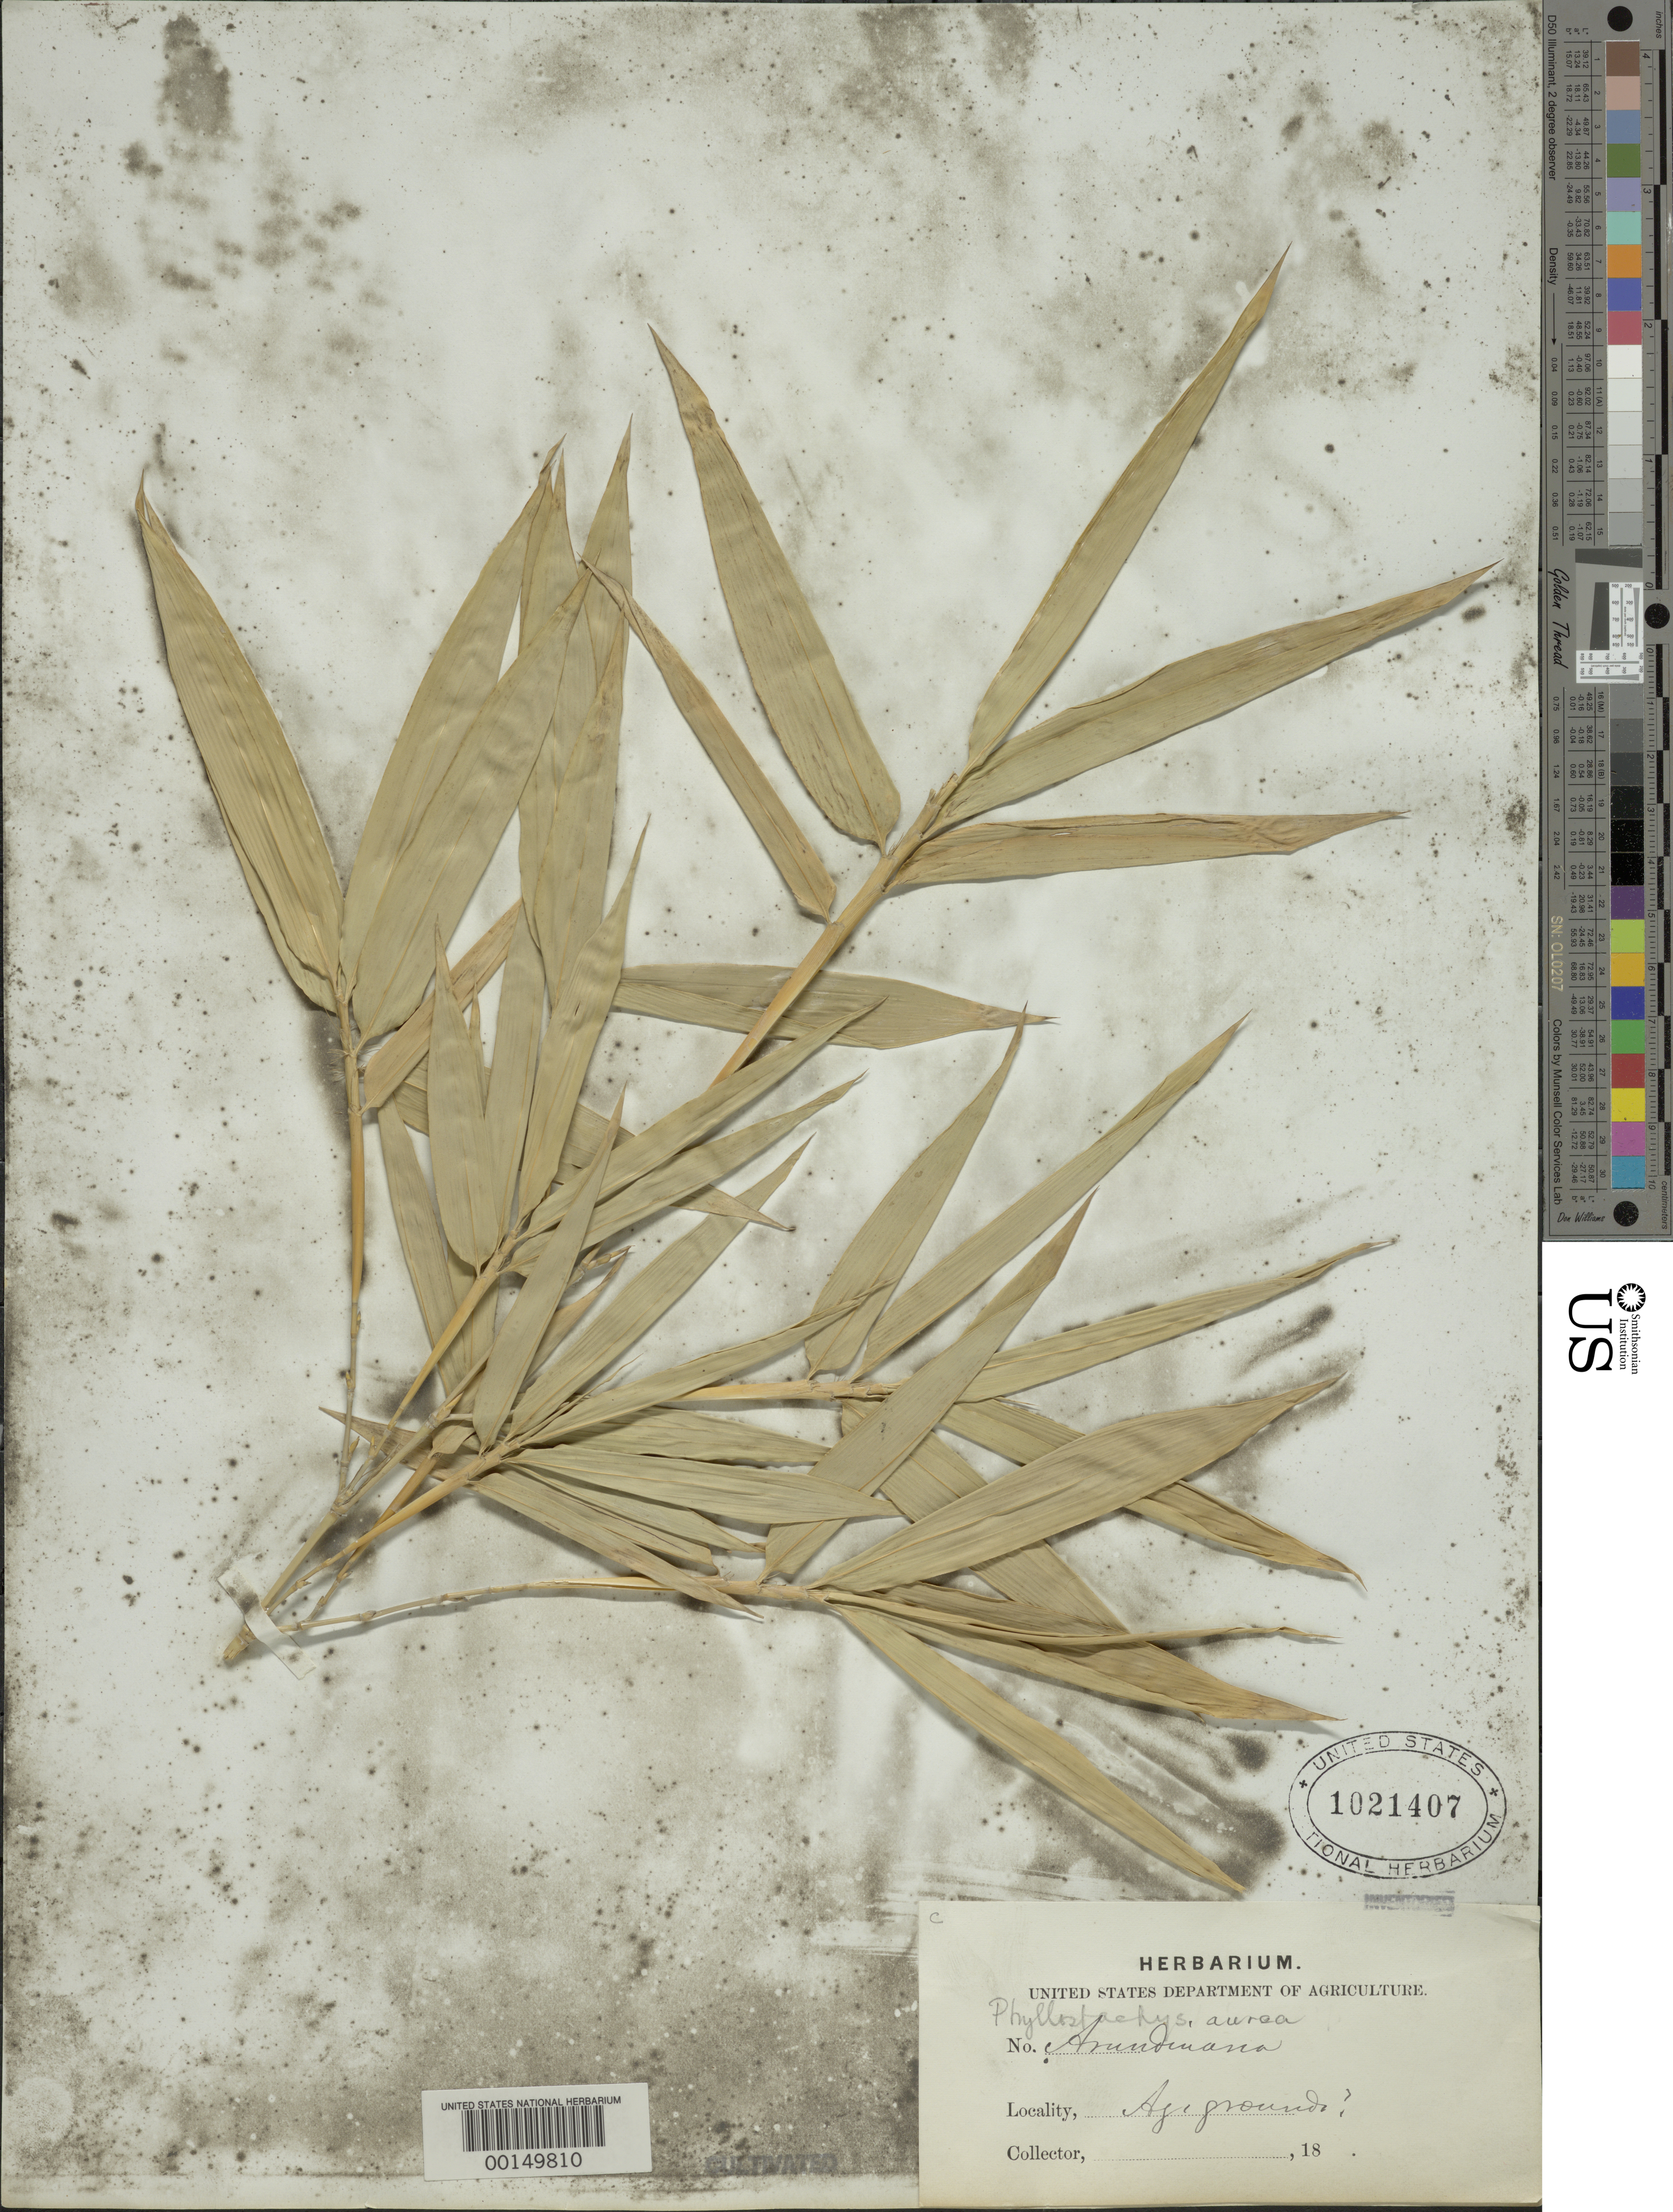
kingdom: Plantae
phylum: Tracheophyta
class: Liliopsida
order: Poales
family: Poaceae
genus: Phyllostachys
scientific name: Phyllostachys aurea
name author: Rivière & C. Rivière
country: United States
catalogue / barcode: US 1021407